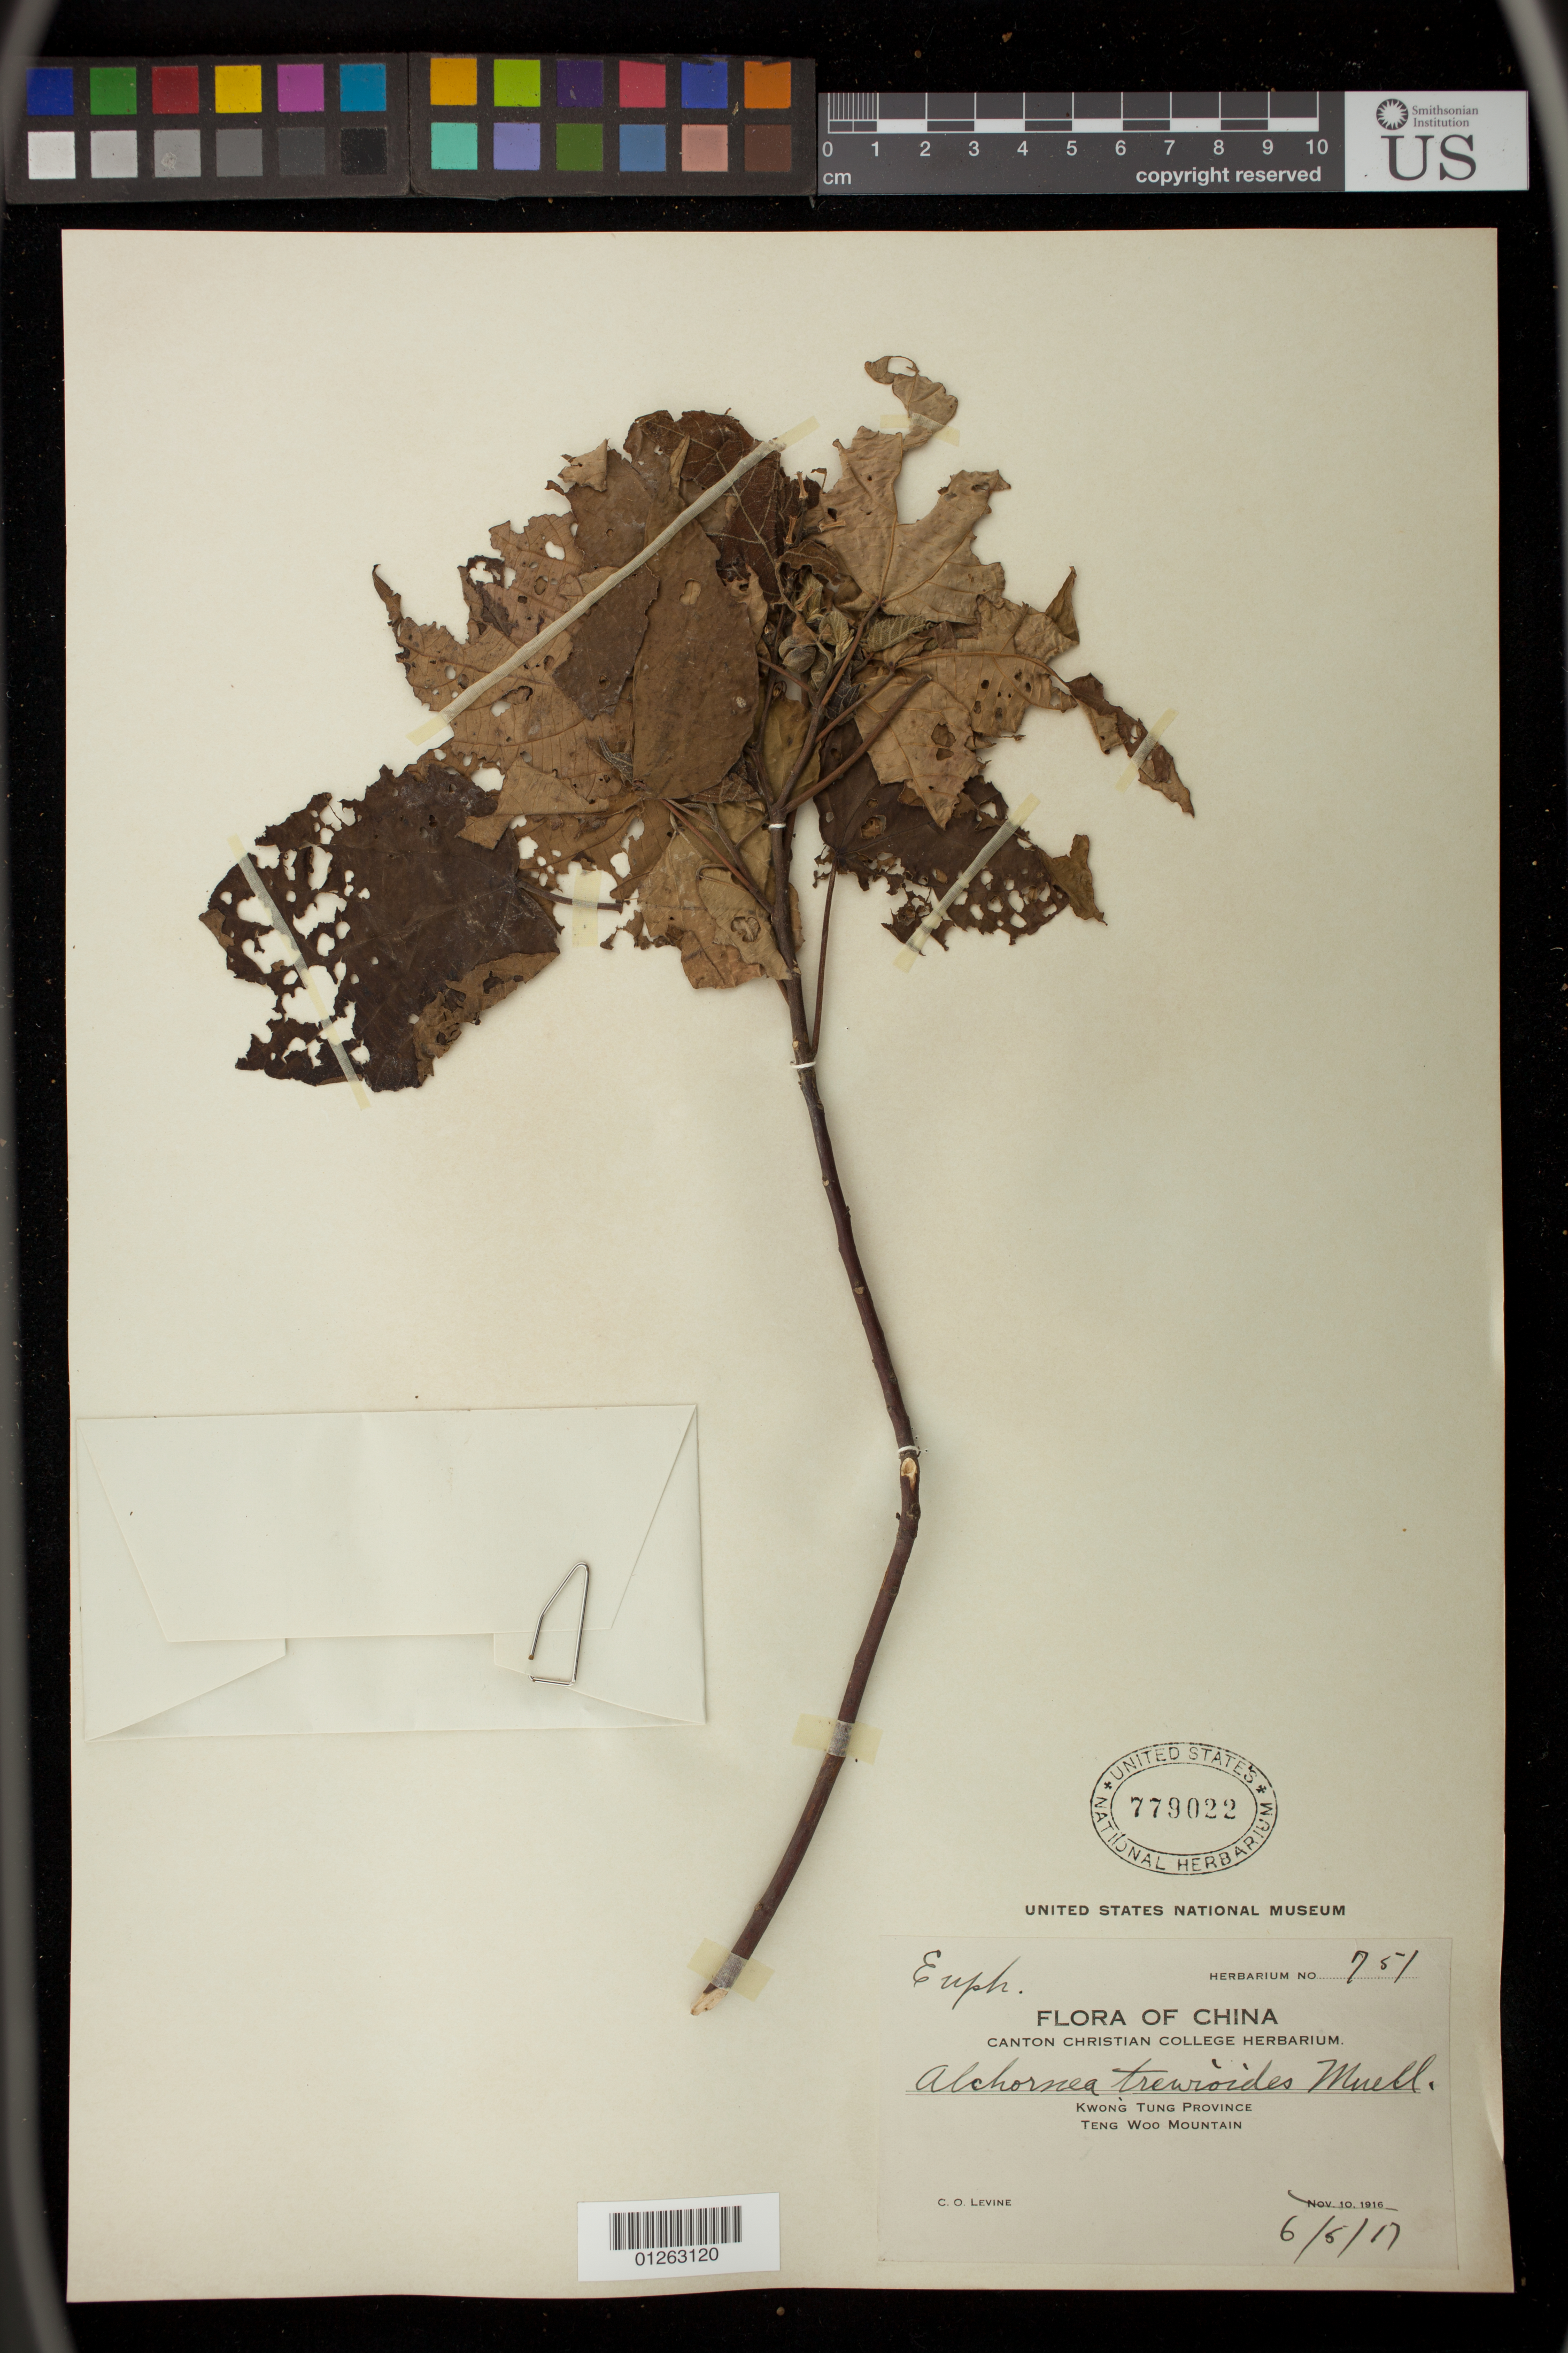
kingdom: Plantae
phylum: Tracheophyta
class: Magnoliopsida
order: Malpighiales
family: Euphorbiaceae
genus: Alchornea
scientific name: Alchornea tiliifolia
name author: (Benth.) Müll. Arg.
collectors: C. O. Levine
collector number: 751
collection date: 1917-06-05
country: China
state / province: Guangdong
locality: Teng Woo Mountain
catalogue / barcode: US 779022